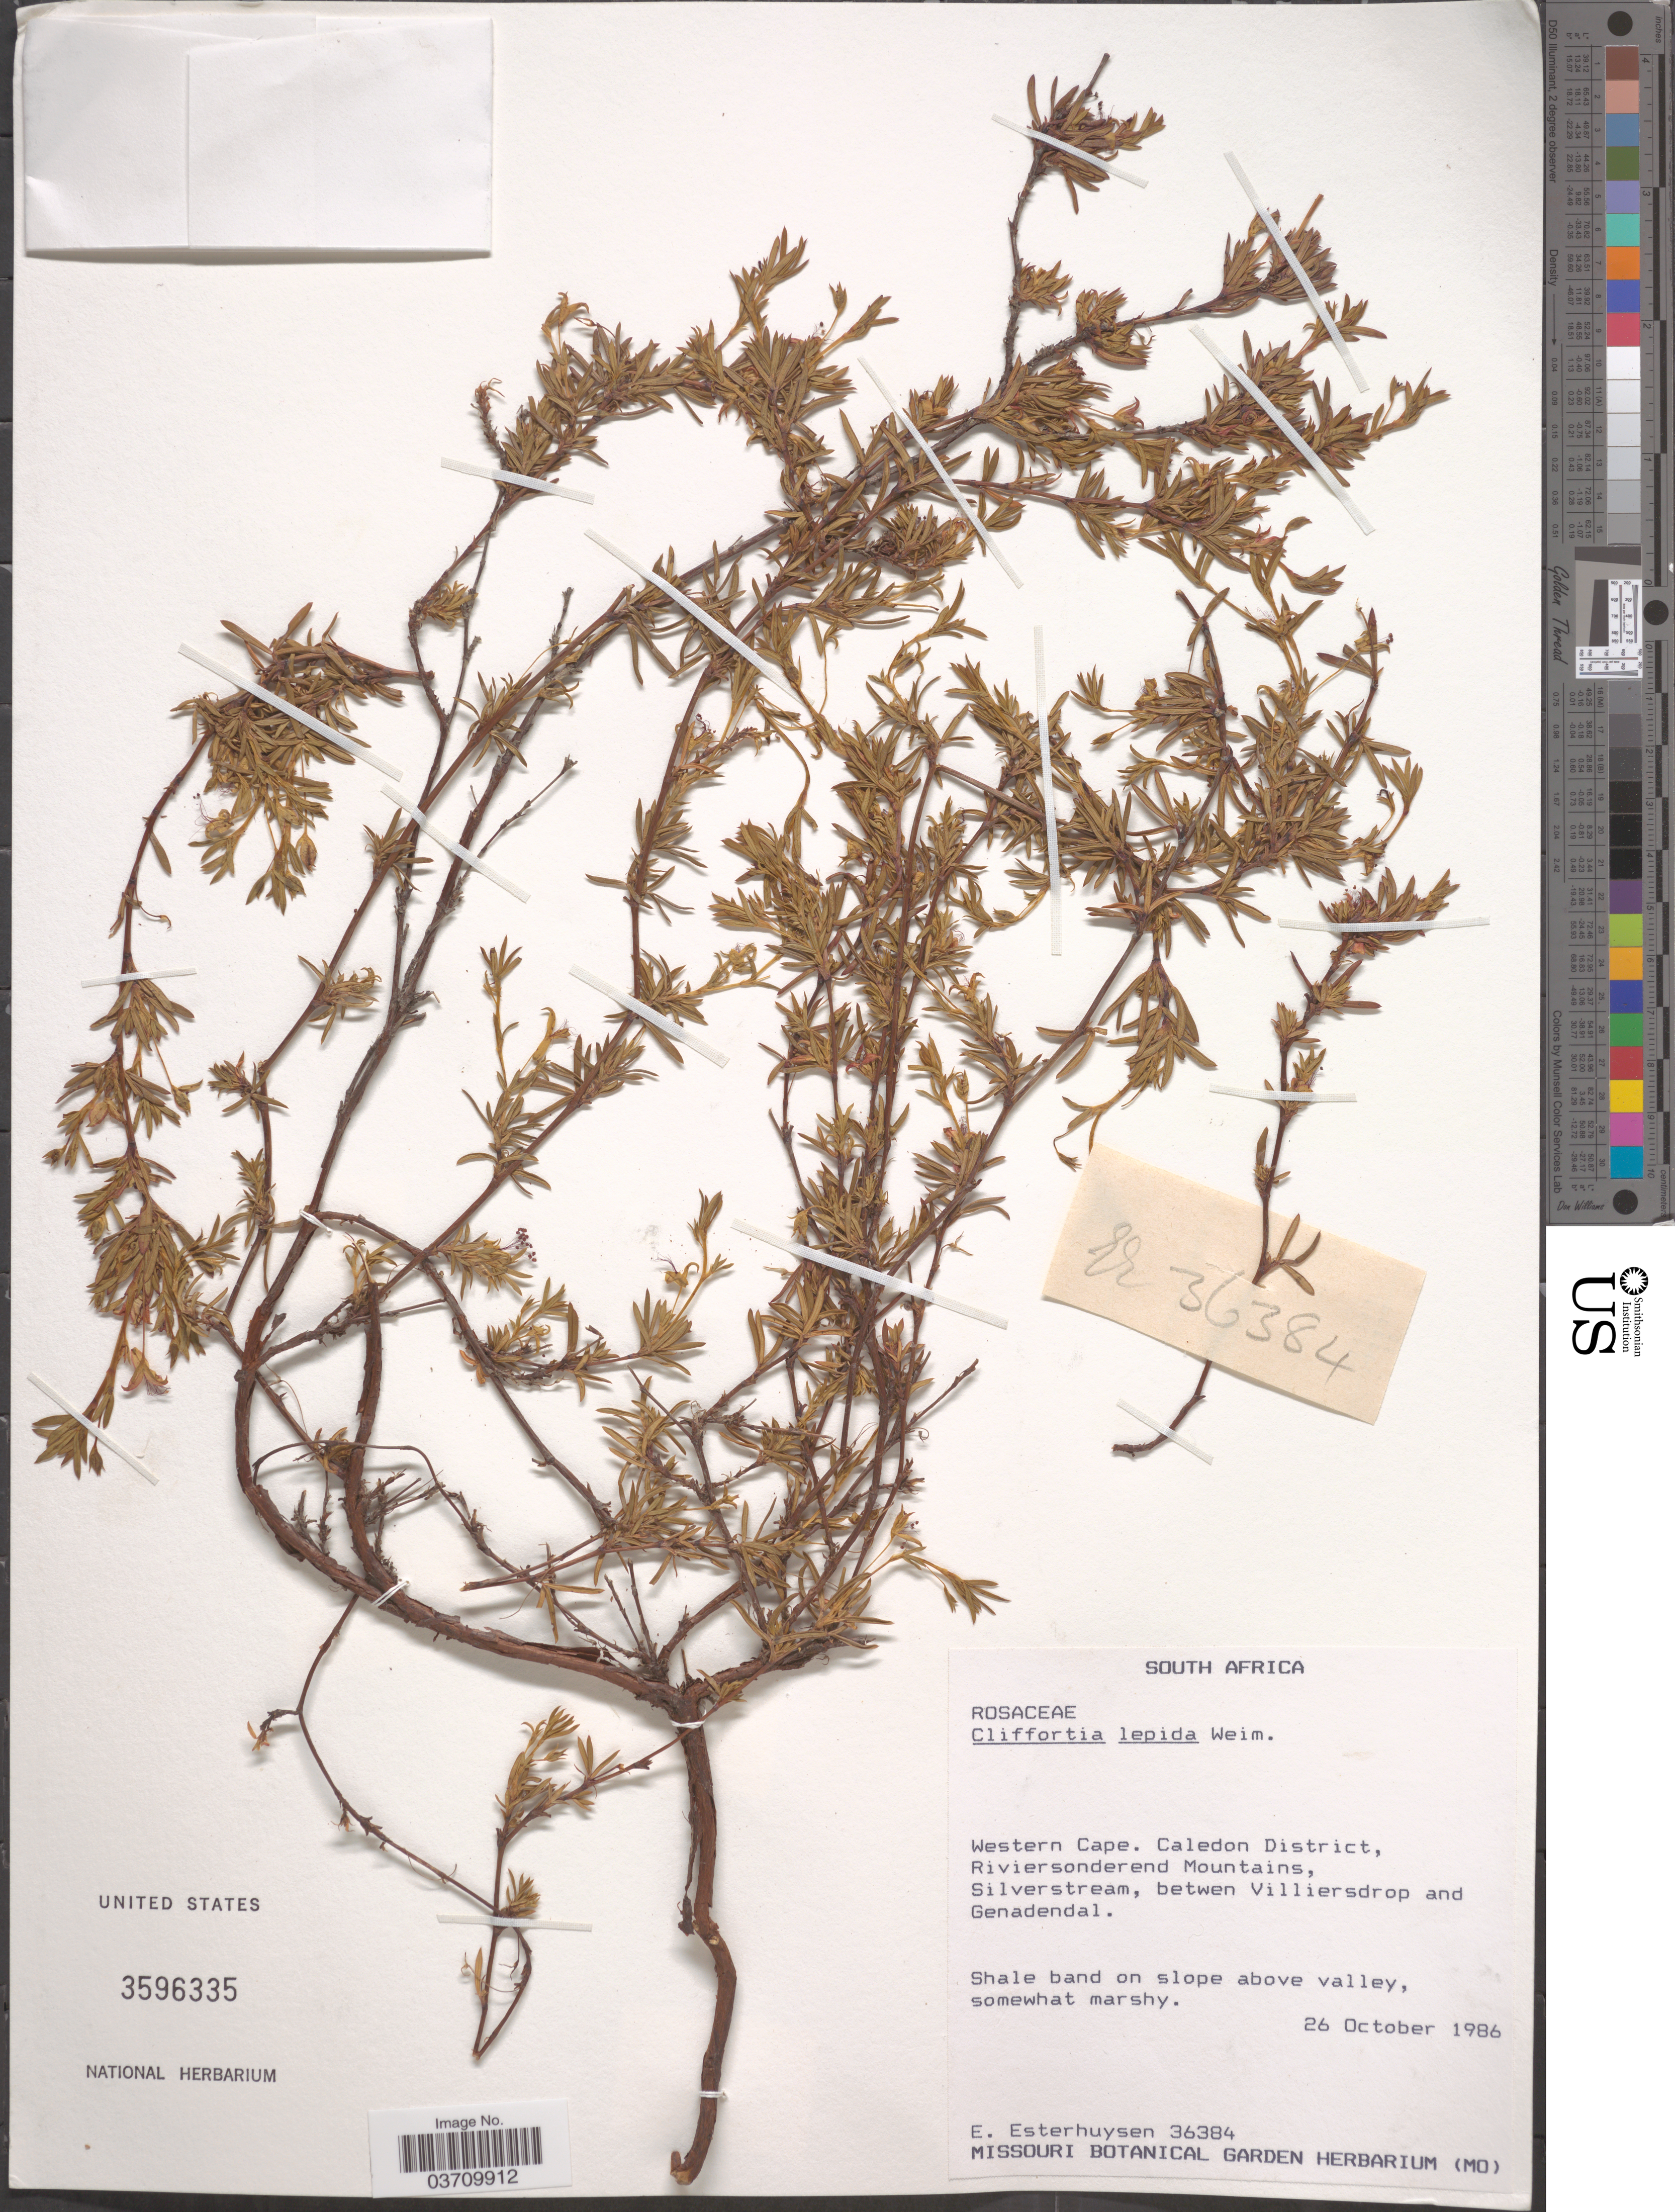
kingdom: Plantae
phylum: Tracheophyta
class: Magnoliopsida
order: Rosales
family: Rosaceae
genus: Cliffortia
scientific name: Cliffortia lepida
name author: Weim.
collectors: E. E. Esterhuysen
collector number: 36384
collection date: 1986-10-26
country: South Africa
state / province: Western Cape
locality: Caledon District, Riviersonderend Mountains, Silverstream, between Villiersdrop and Genadendal.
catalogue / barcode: US 3596335